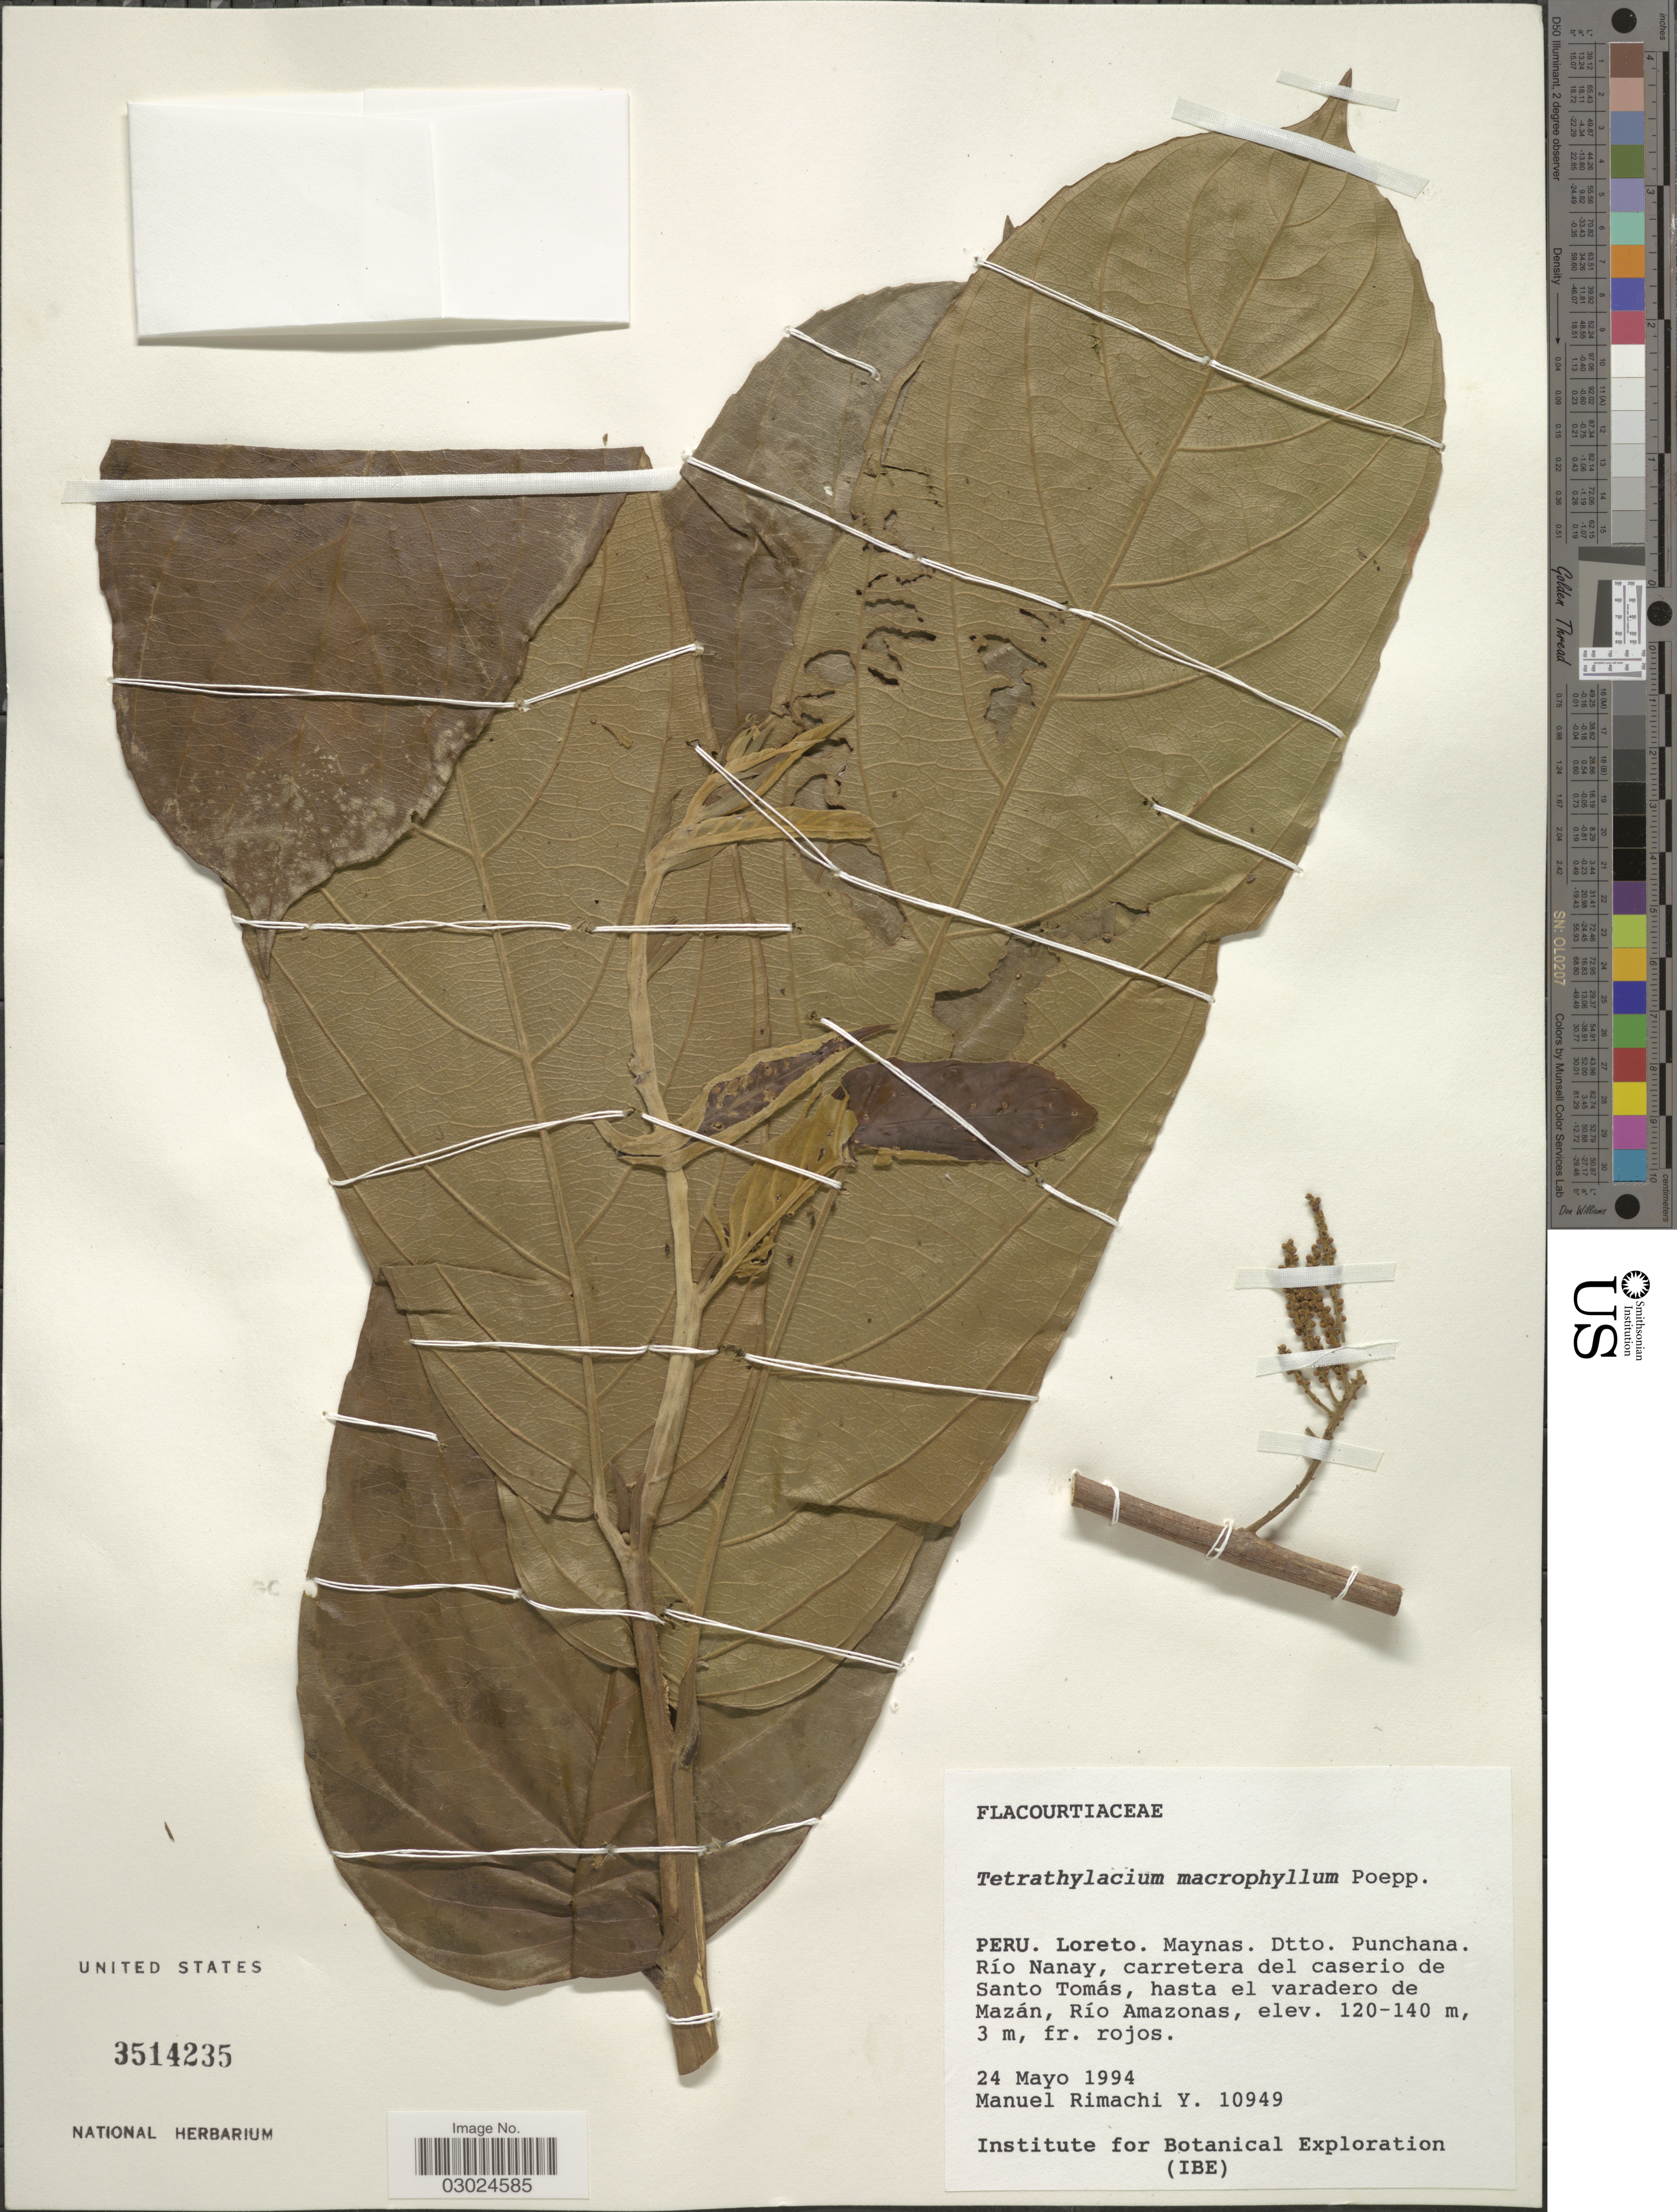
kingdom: Plantae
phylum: Tracheophyta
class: Magnoliopsida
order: Malpighiales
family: Salicaceae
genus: Tetrathylacium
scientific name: Tetrathylacium macrophyllum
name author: Poepp.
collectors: M. Rimachi Y.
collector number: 10949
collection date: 1994-05-24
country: Peru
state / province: Loreto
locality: Maynas. Dtto. Punchana. Río Nanay, carretera del caserio de Santo Tomás, hasta el varadero de Mazán, Río Amazonas.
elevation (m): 120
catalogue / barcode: US 3514235